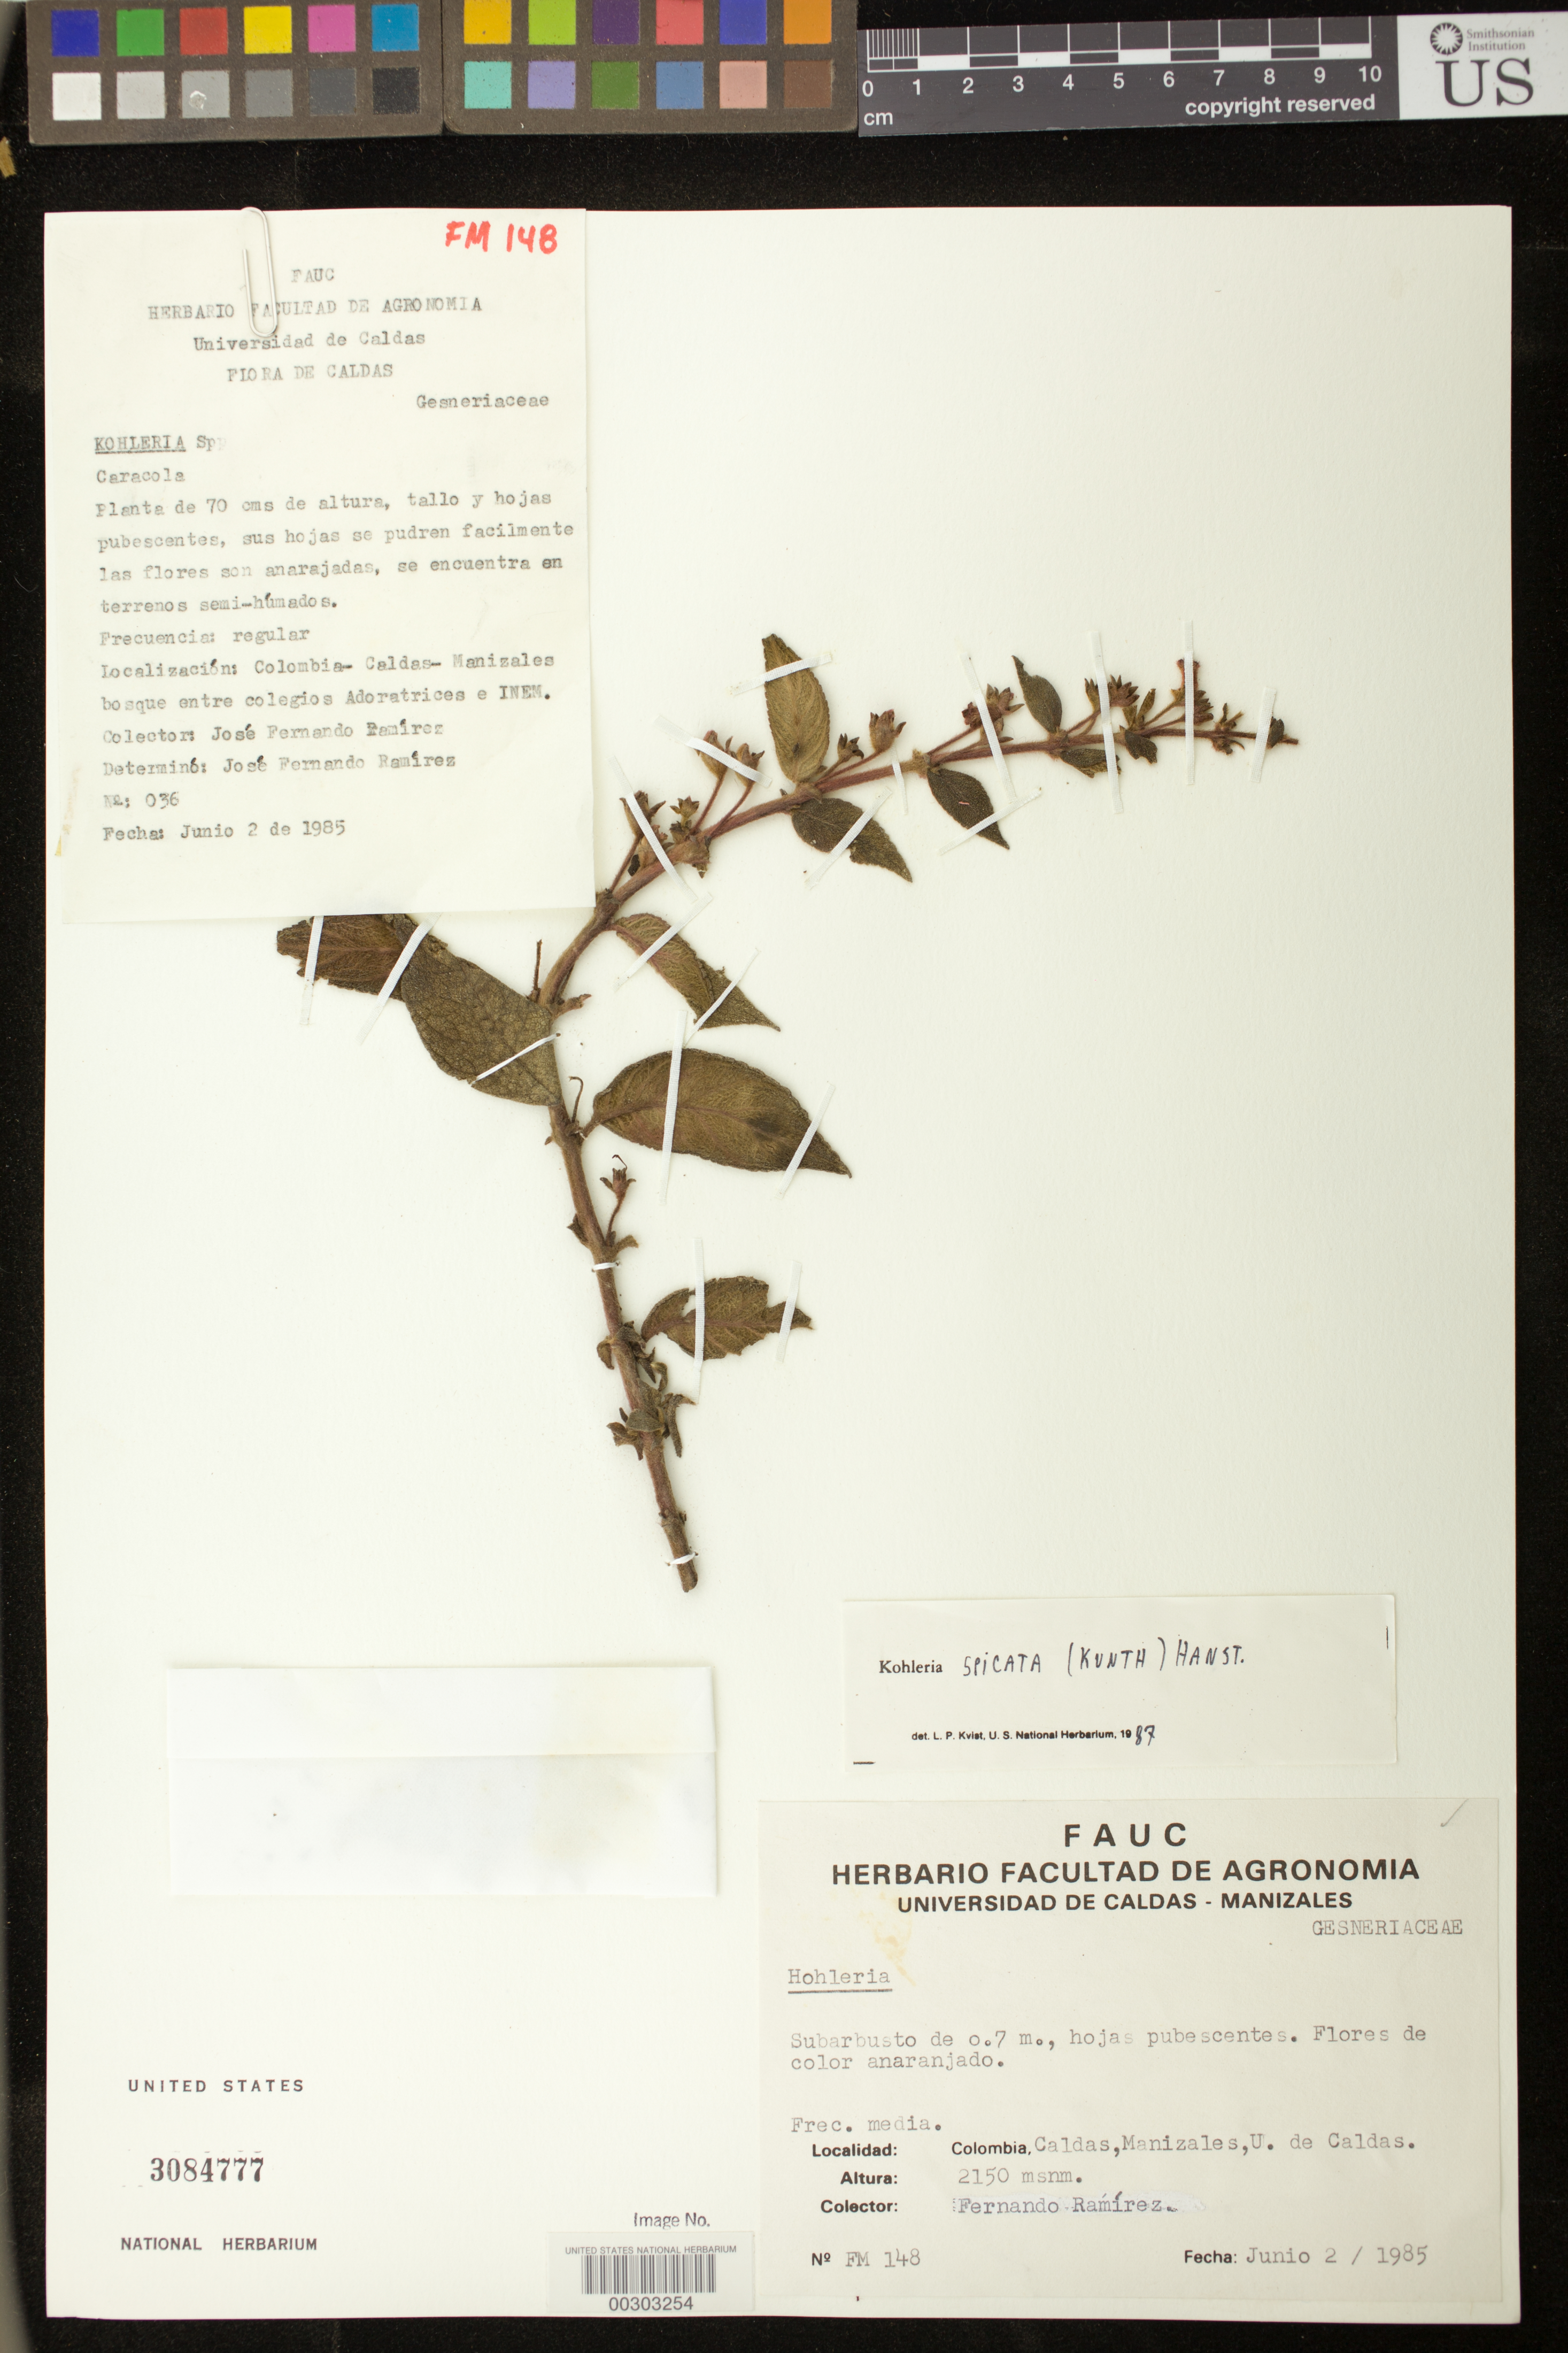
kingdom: Plantae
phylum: Tracheophyta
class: Magnoliopsida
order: Lamiales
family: Gesneriaceae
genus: Kohleria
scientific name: Kohleria spicata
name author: (Kunth) Oerst.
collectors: J. Ramirez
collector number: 036 /FM 1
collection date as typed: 02 Jun 1985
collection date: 1985-06-02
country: Colombia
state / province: Caldas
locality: Manizales, U. de Caldas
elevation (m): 2150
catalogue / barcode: US 3084777